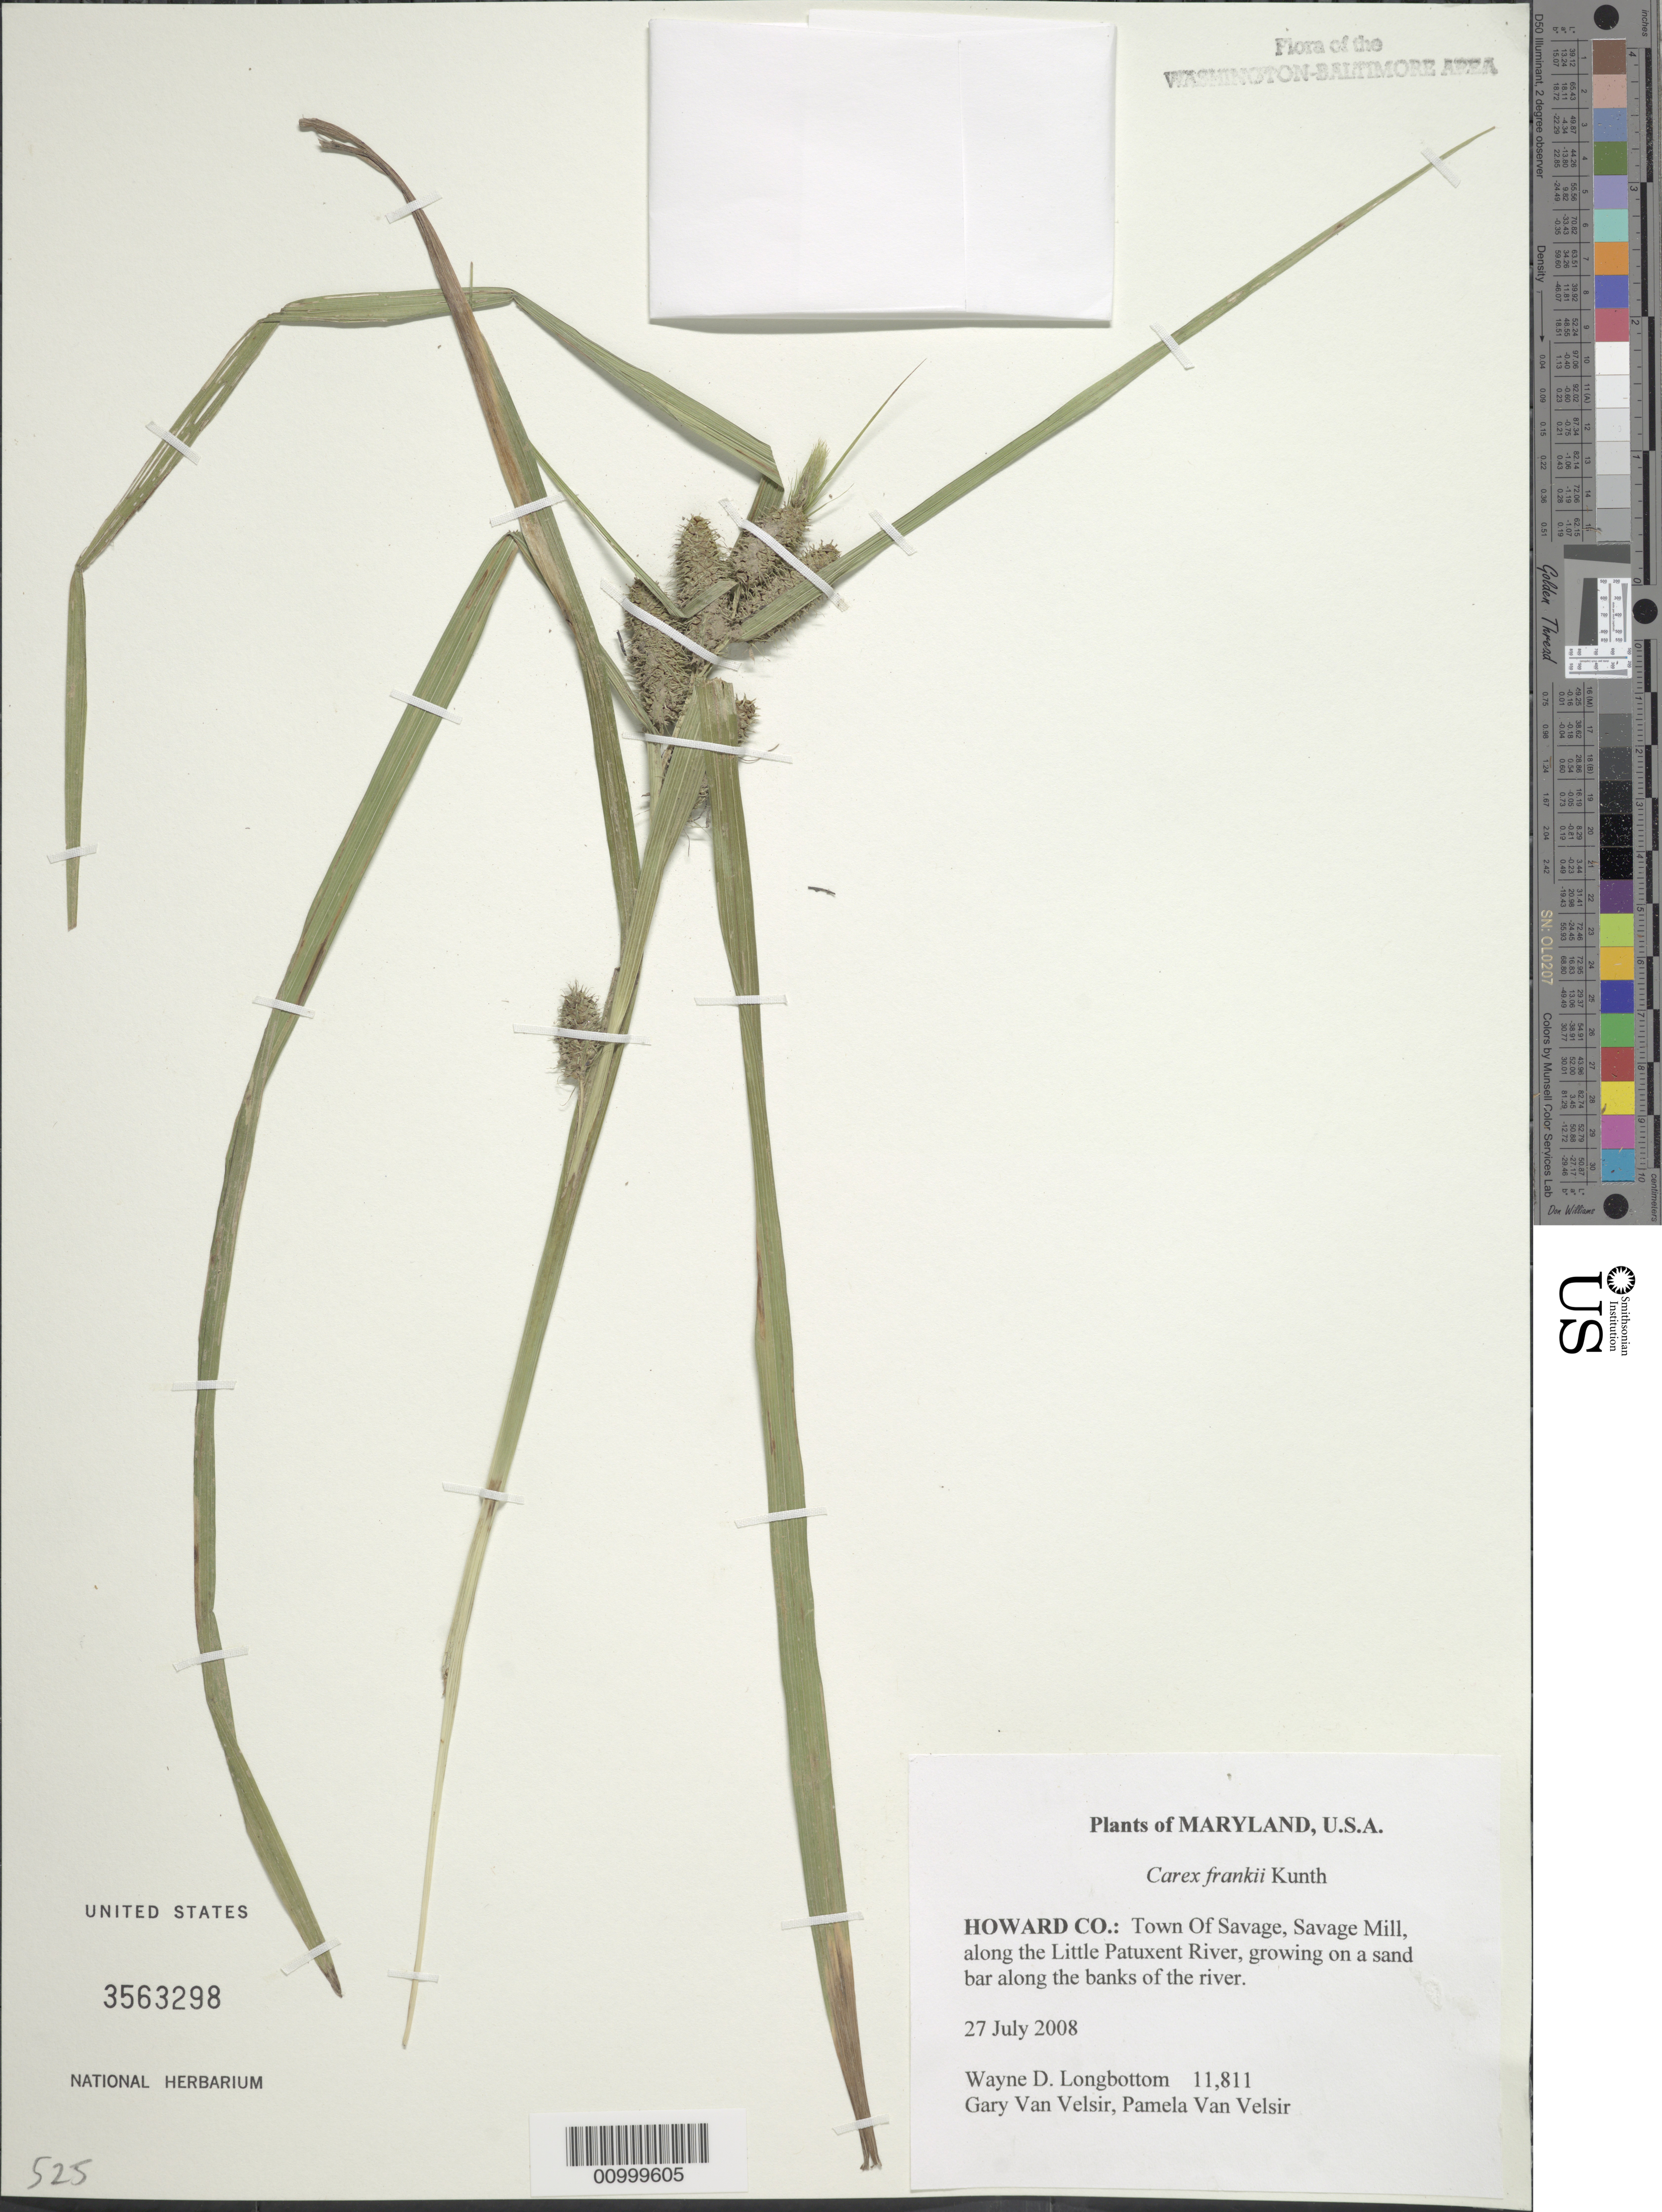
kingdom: Plantae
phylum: Tracheophyta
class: Liliopsida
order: Poales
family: Cyperaceae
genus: Carex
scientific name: Carex frankii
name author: Kunth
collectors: W. D. Longbottom, G. Van Velsir & P. Van Velsir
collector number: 11811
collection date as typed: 27 July 2008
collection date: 2008-07-27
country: United States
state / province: Maryland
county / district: Frederick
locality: Town of Savage, Savage Mill, along the Little Patuxent River.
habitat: growing on a sand bar along the banks of the river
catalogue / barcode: US 3563298